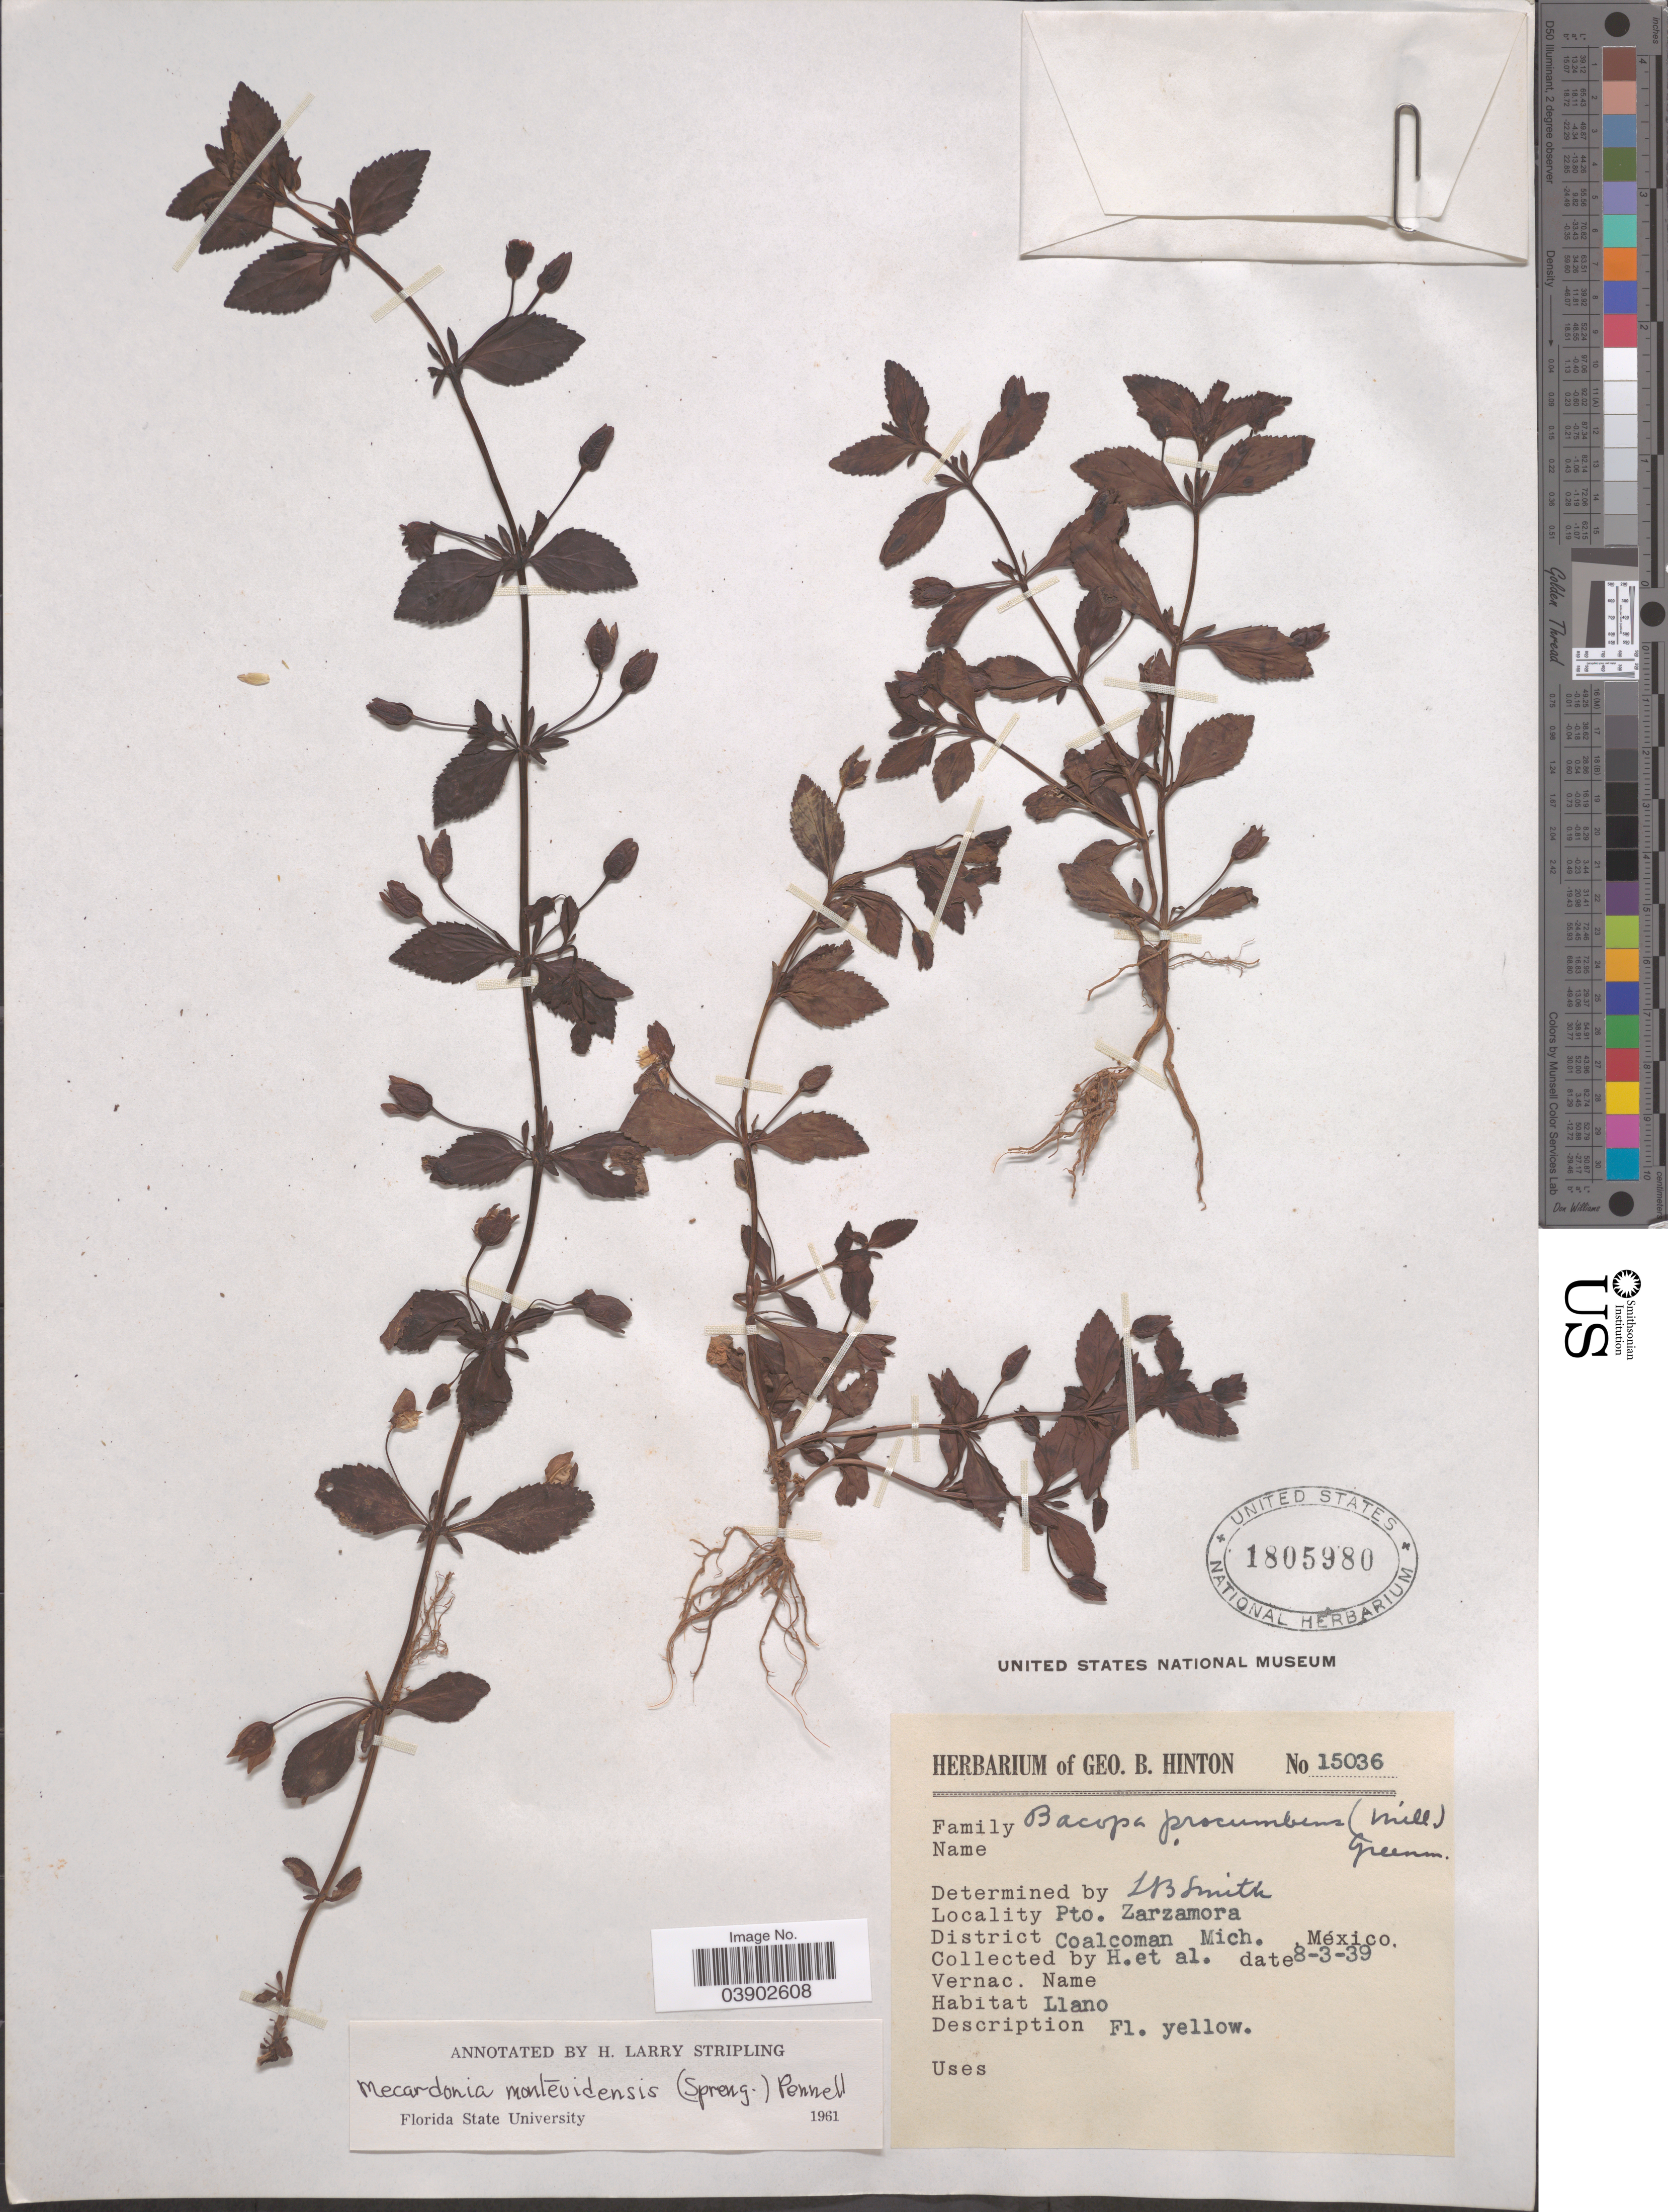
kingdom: Plantae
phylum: Tracheophyta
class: Magnoliopsida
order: Lamiales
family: Plantaginaceae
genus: Mecardonia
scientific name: Mecardonia procumbens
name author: (Mill.) Small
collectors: G. B. Hinton & et al.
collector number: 15036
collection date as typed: Transcribed d/m/y: 8/3/39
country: Mexico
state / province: Michoacán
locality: Pto. Zarzamora. District Coalcoman.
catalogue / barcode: US 1805980